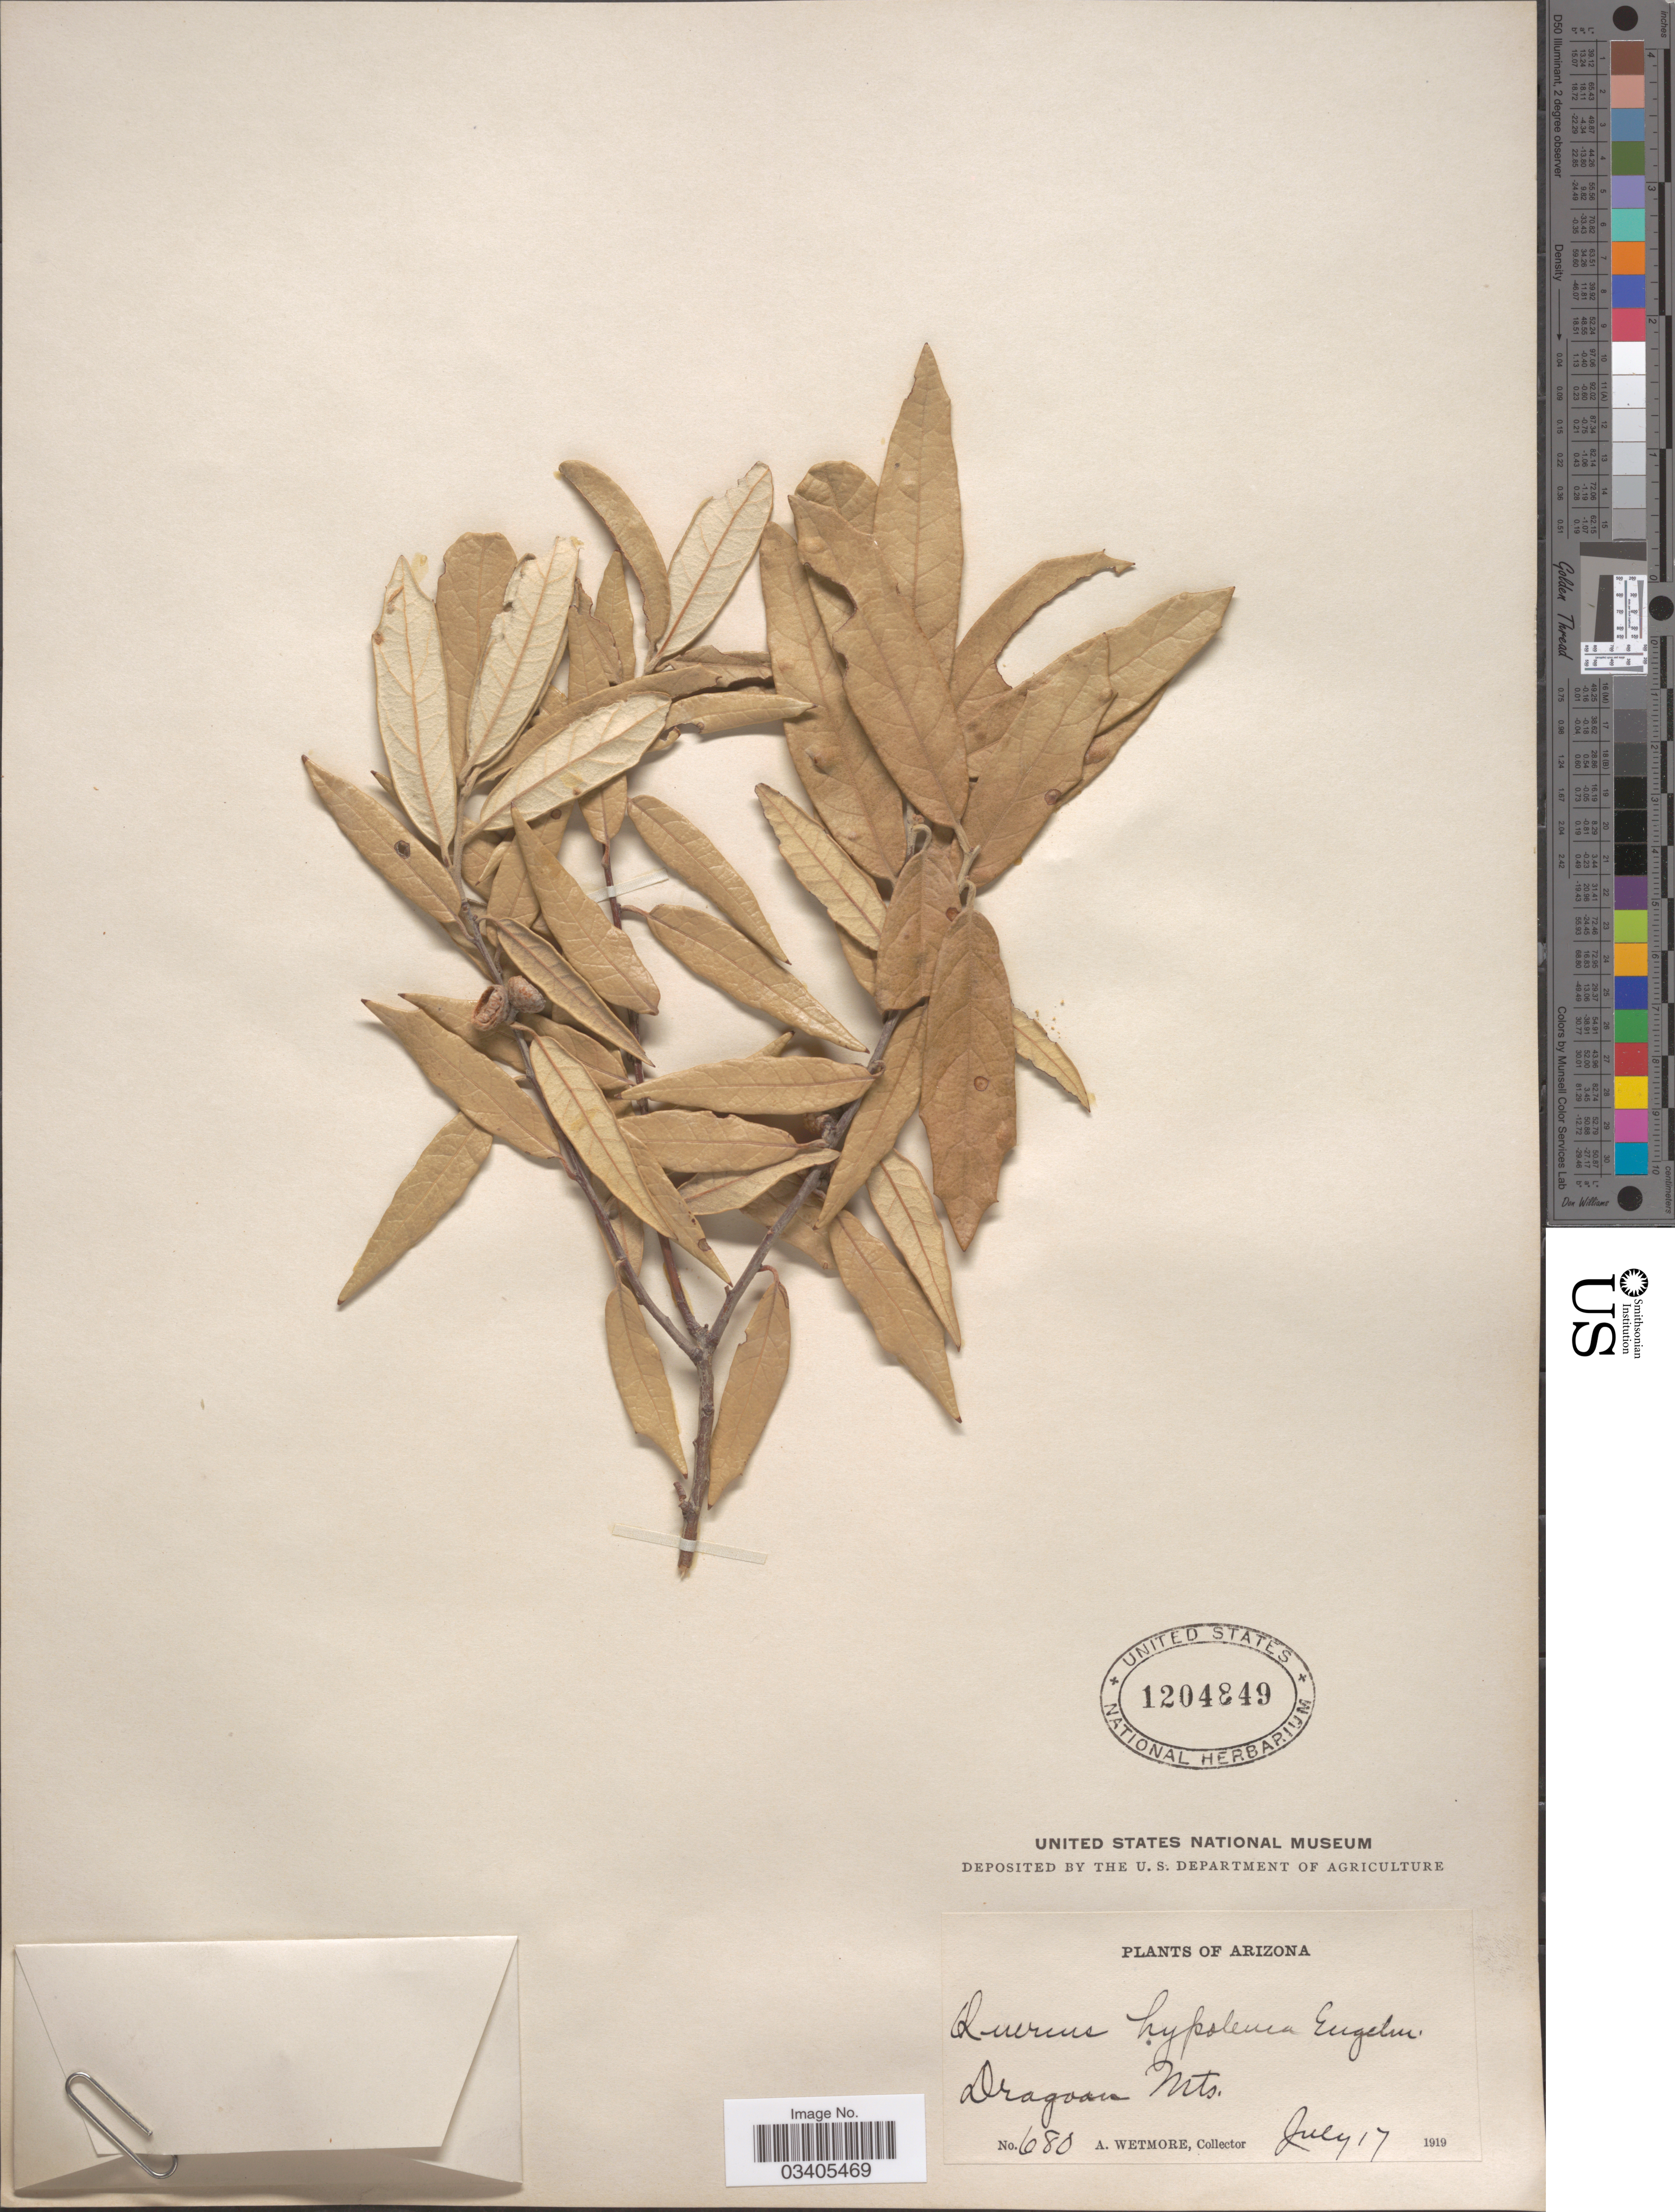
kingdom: Plantae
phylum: Tracheophyta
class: Magnoliopsida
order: Fagales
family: Fagaceae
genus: Quercus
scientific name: Quercus hypoleucoides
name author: A. Camus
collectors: A. Wetmore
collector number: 680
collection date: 1919-07-17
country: United States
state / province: Arizona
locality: Dragoon Mts.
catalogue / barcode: US 1204849